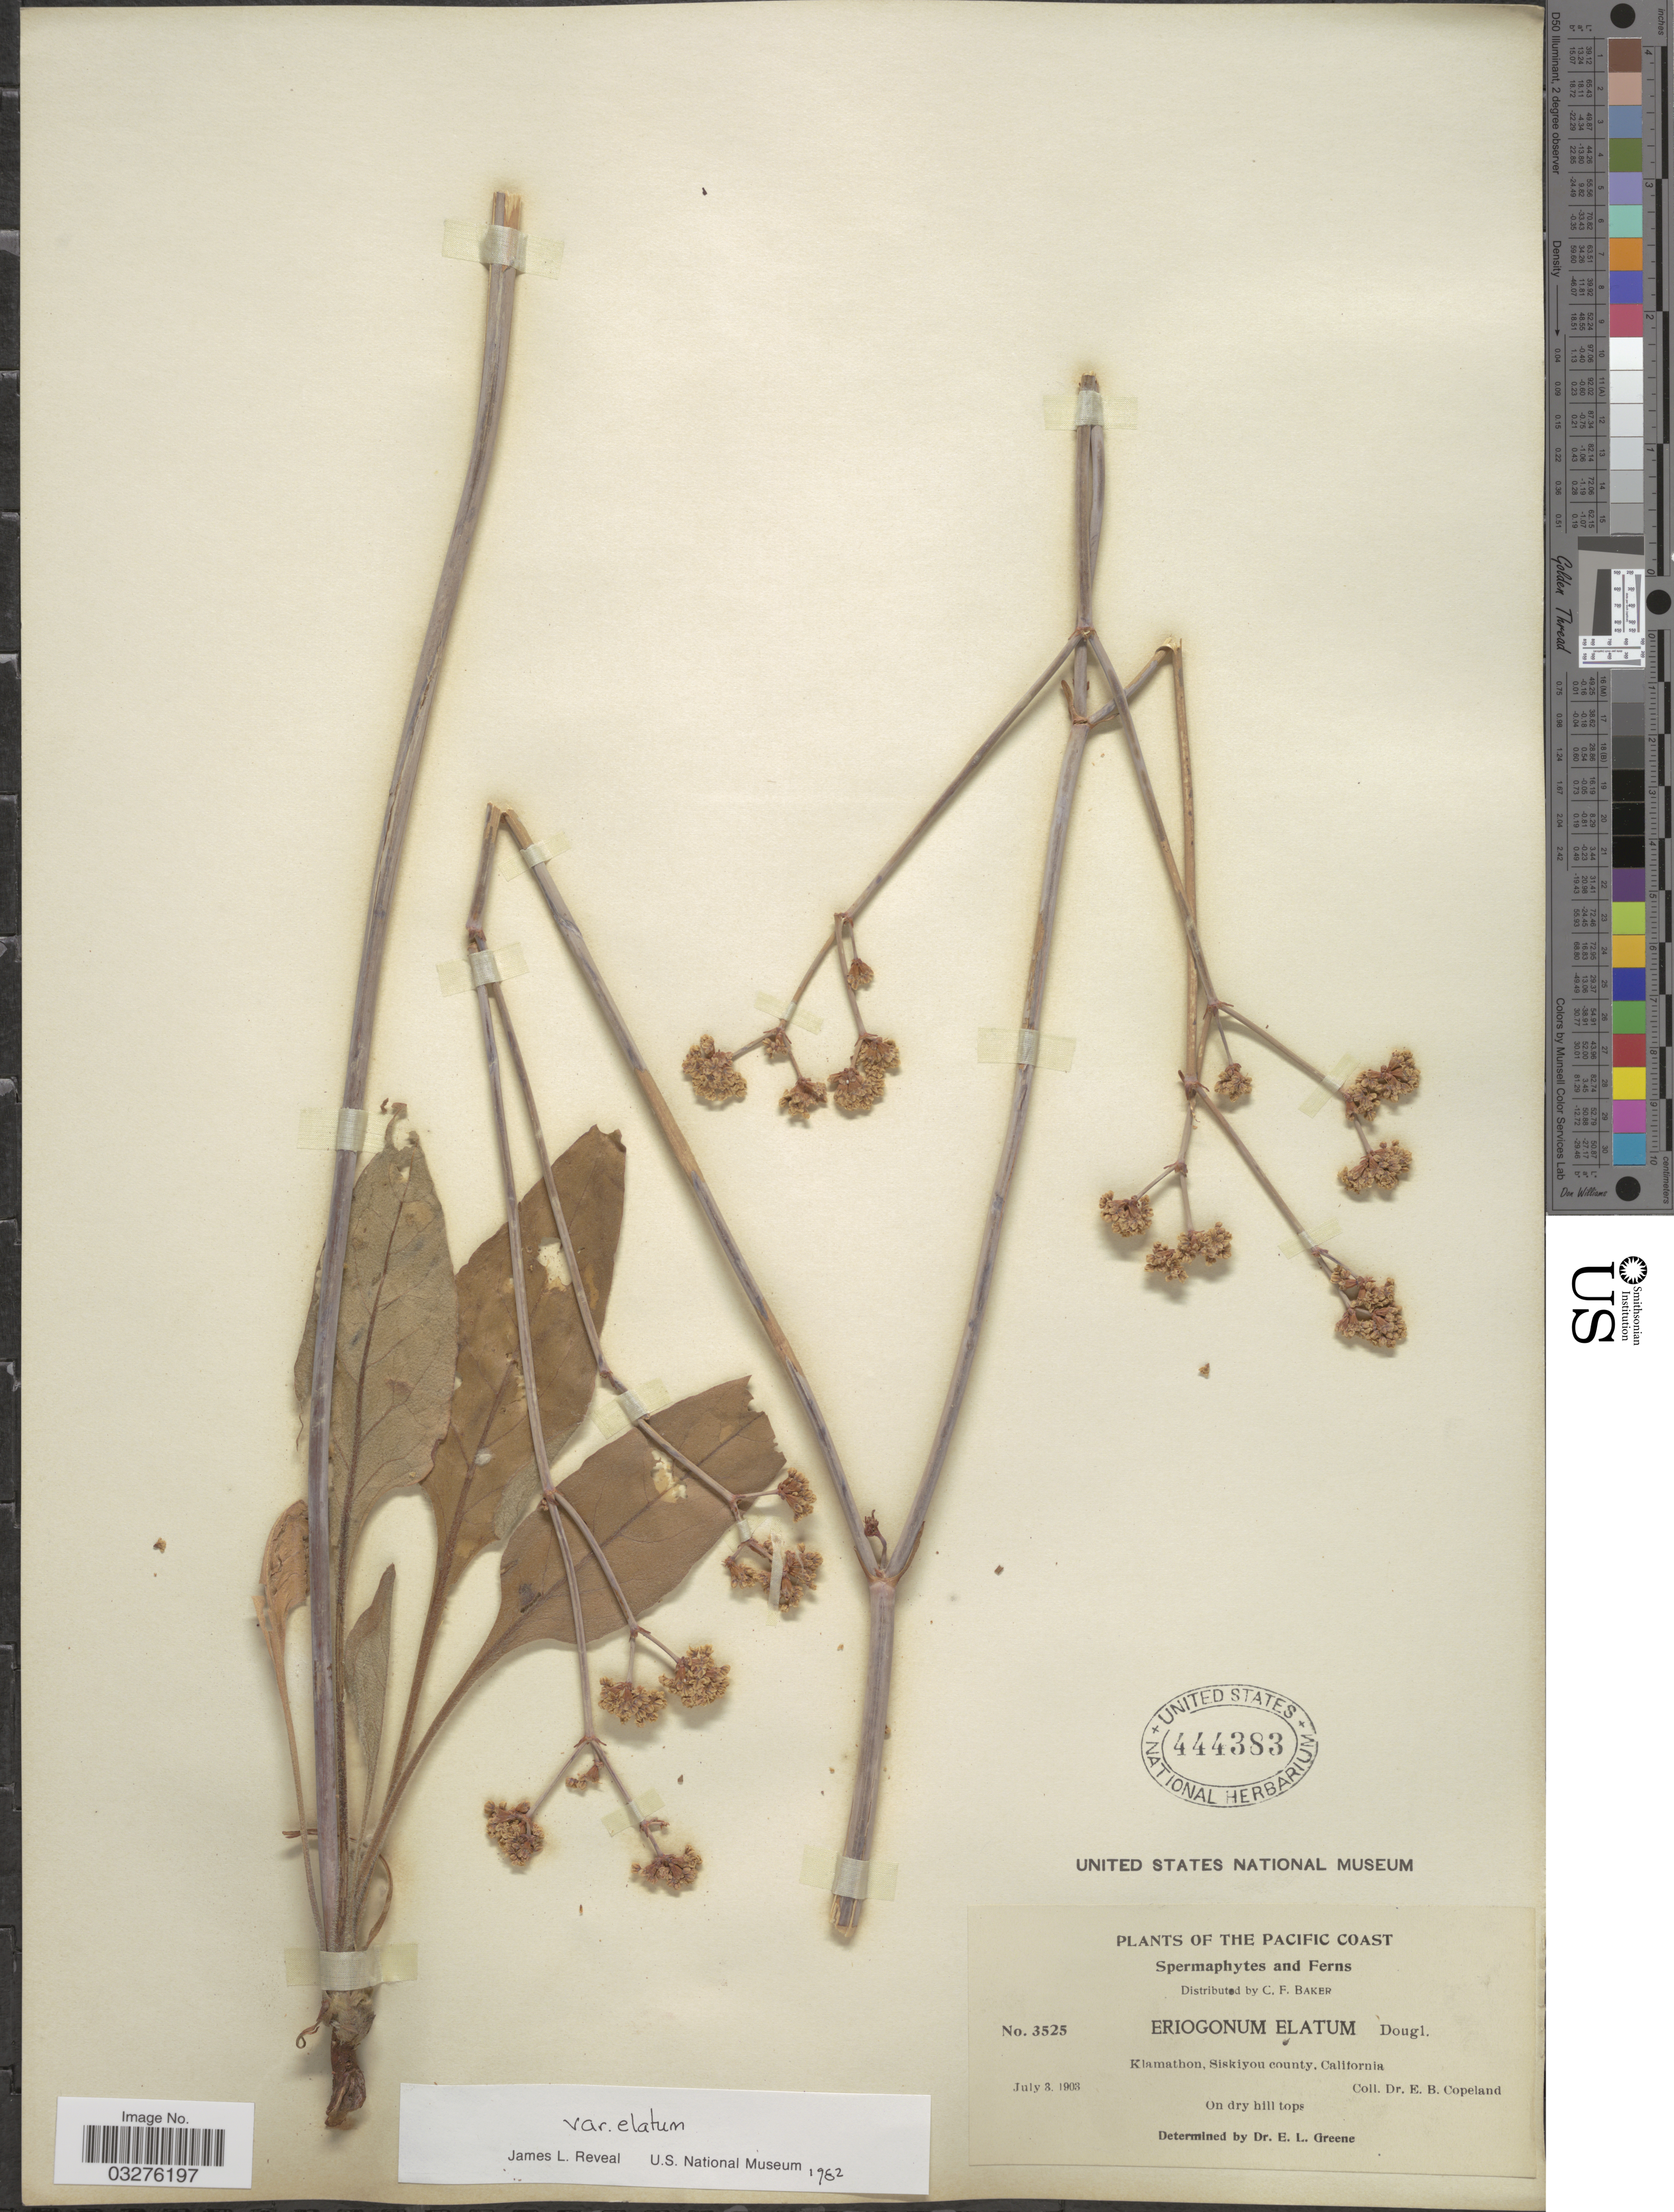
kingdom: Plantae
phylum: Tracheophyta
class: Magnoliopsida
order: Caryophyllales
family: Polygonaceae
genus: Eriogonum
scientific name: Eriogonum elatum var. elatum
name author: Douglas ex Benth.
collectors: E. B. Copeland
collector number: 3525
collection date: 1903-07-03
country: United States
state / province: California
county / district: Siskiyou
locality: The Pacific Coast, Klamathon, Siskiyou county.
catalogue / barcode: US 444383